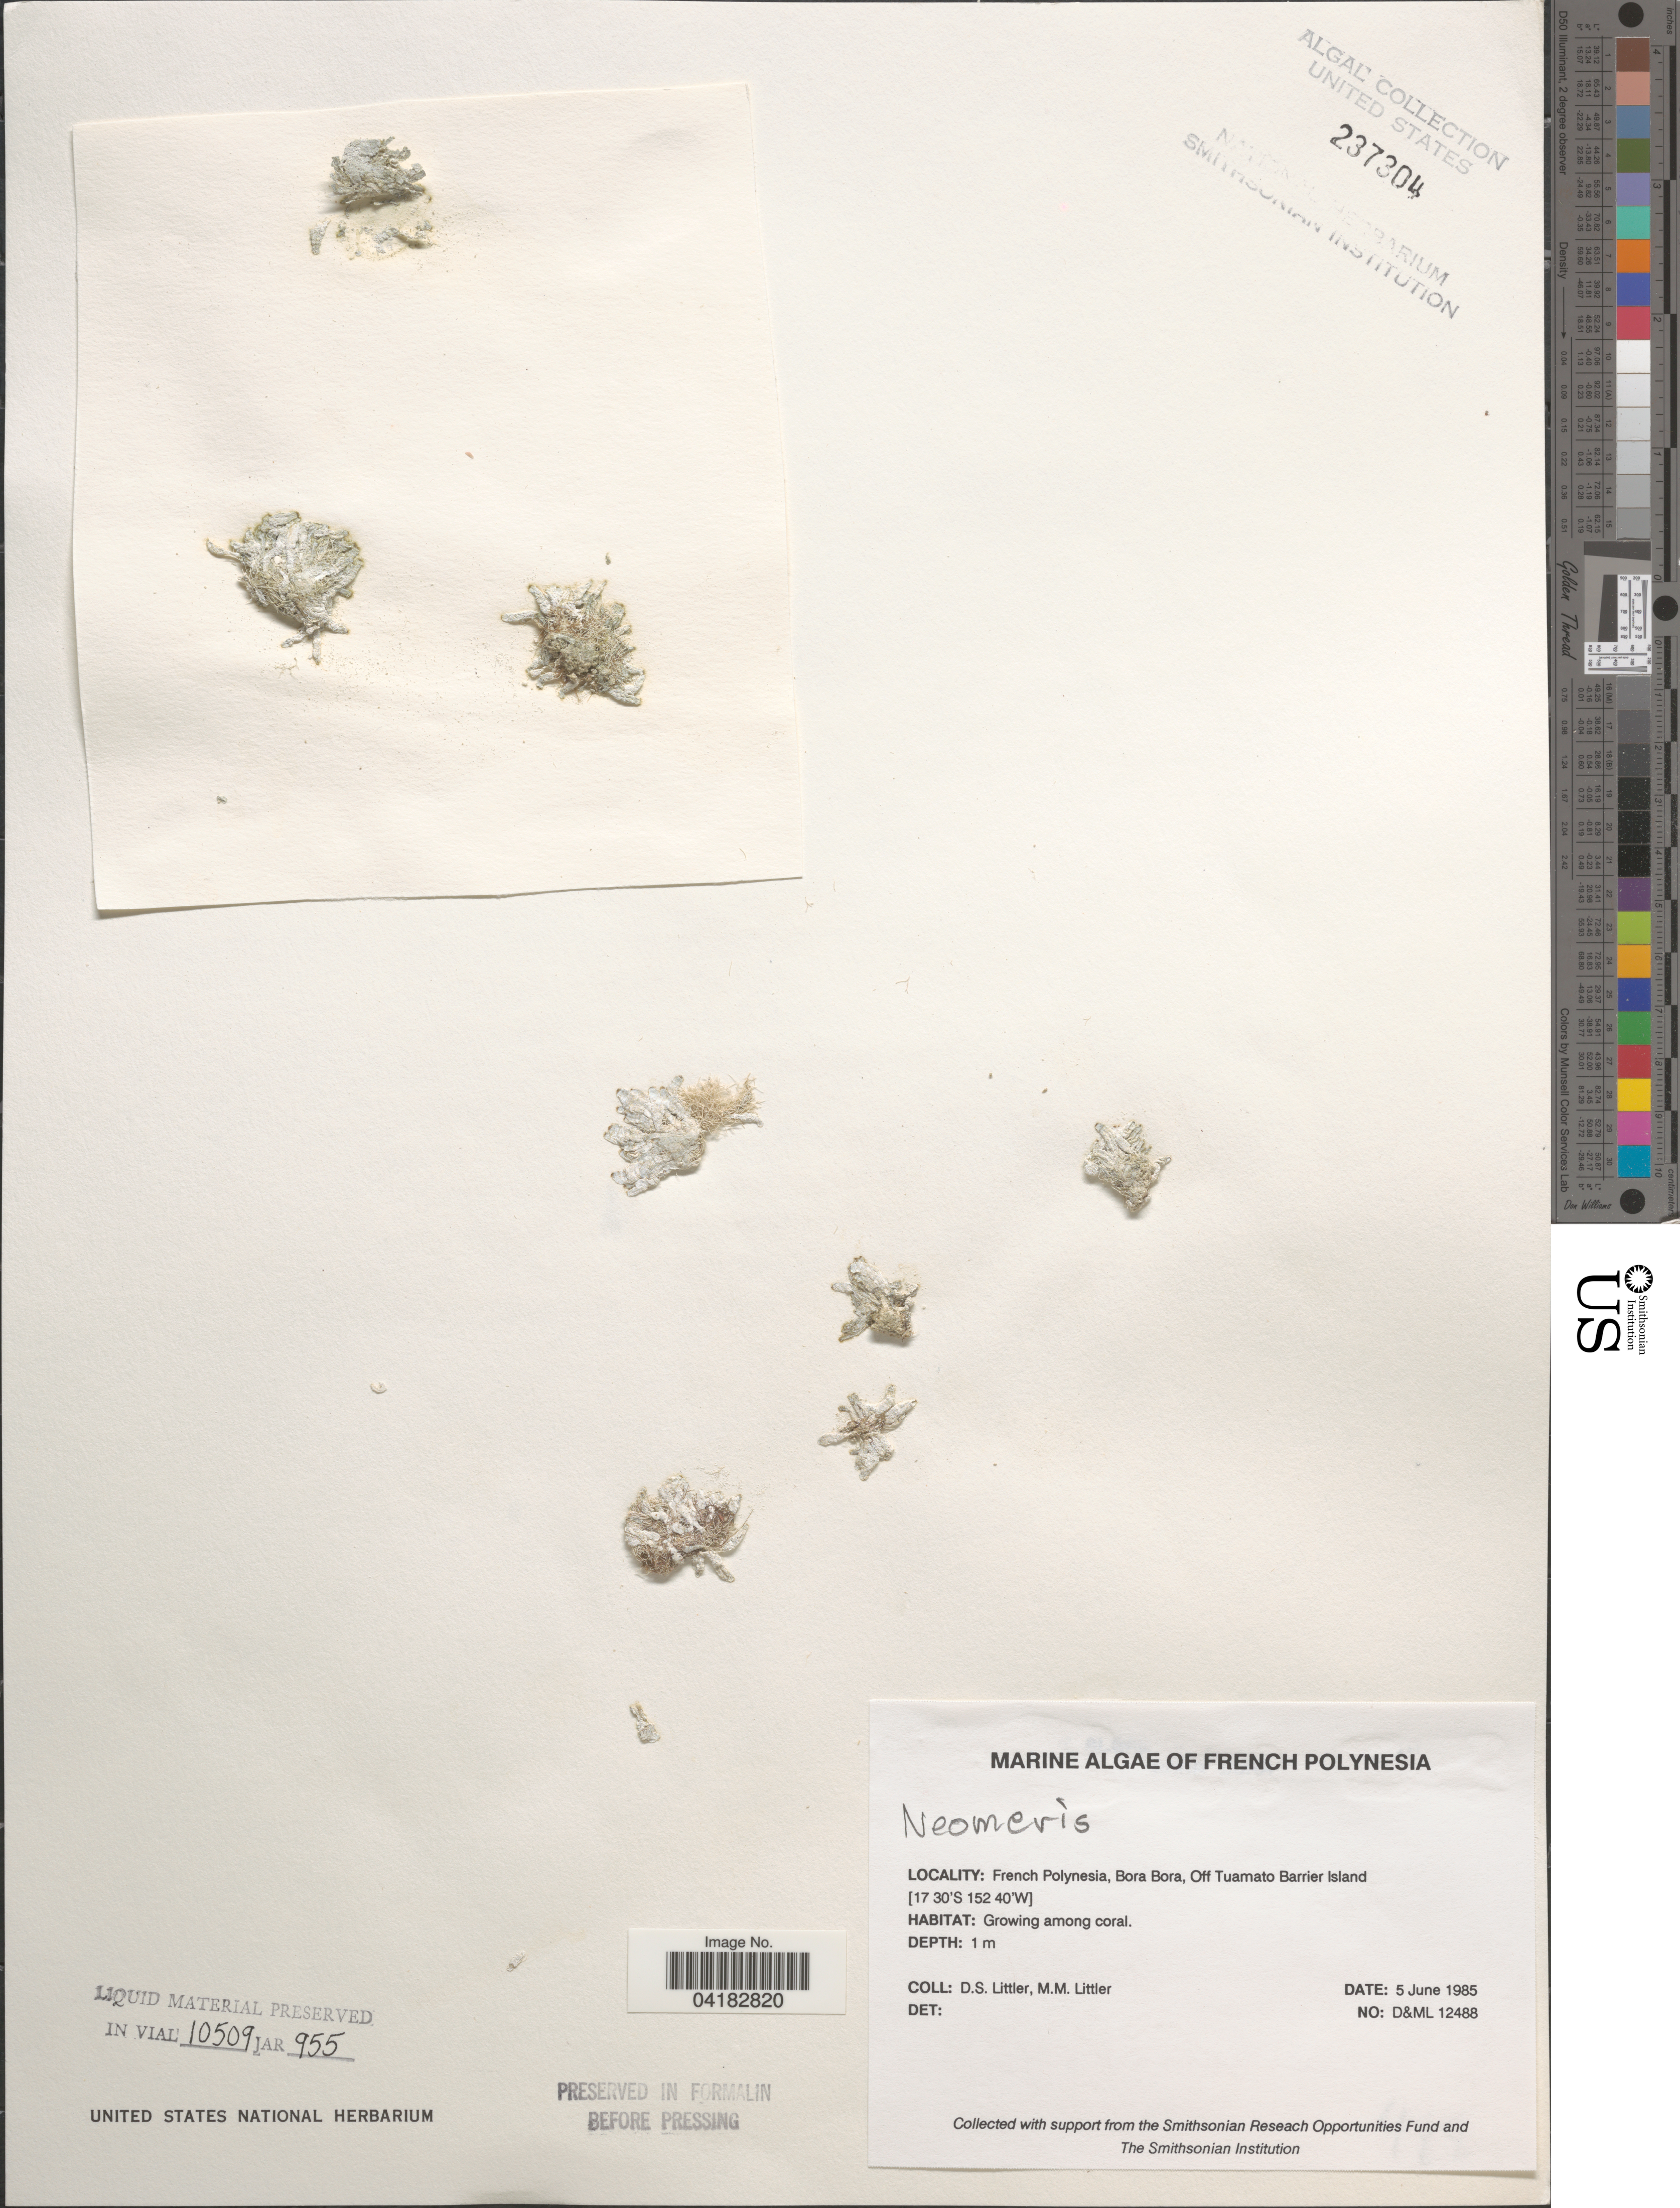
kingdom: Plantae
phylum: Chlorophyta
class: Ulvophyceae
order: Dasycladales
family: Dasycladaceae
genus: Neomeris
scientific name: Neomeris sp.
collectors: D. S. Littler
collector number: D&ML12488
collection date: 1985-06-05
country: French Polynesia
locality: Bora Bora, Off Tuamato Barrier Island.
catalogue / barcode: US 237304